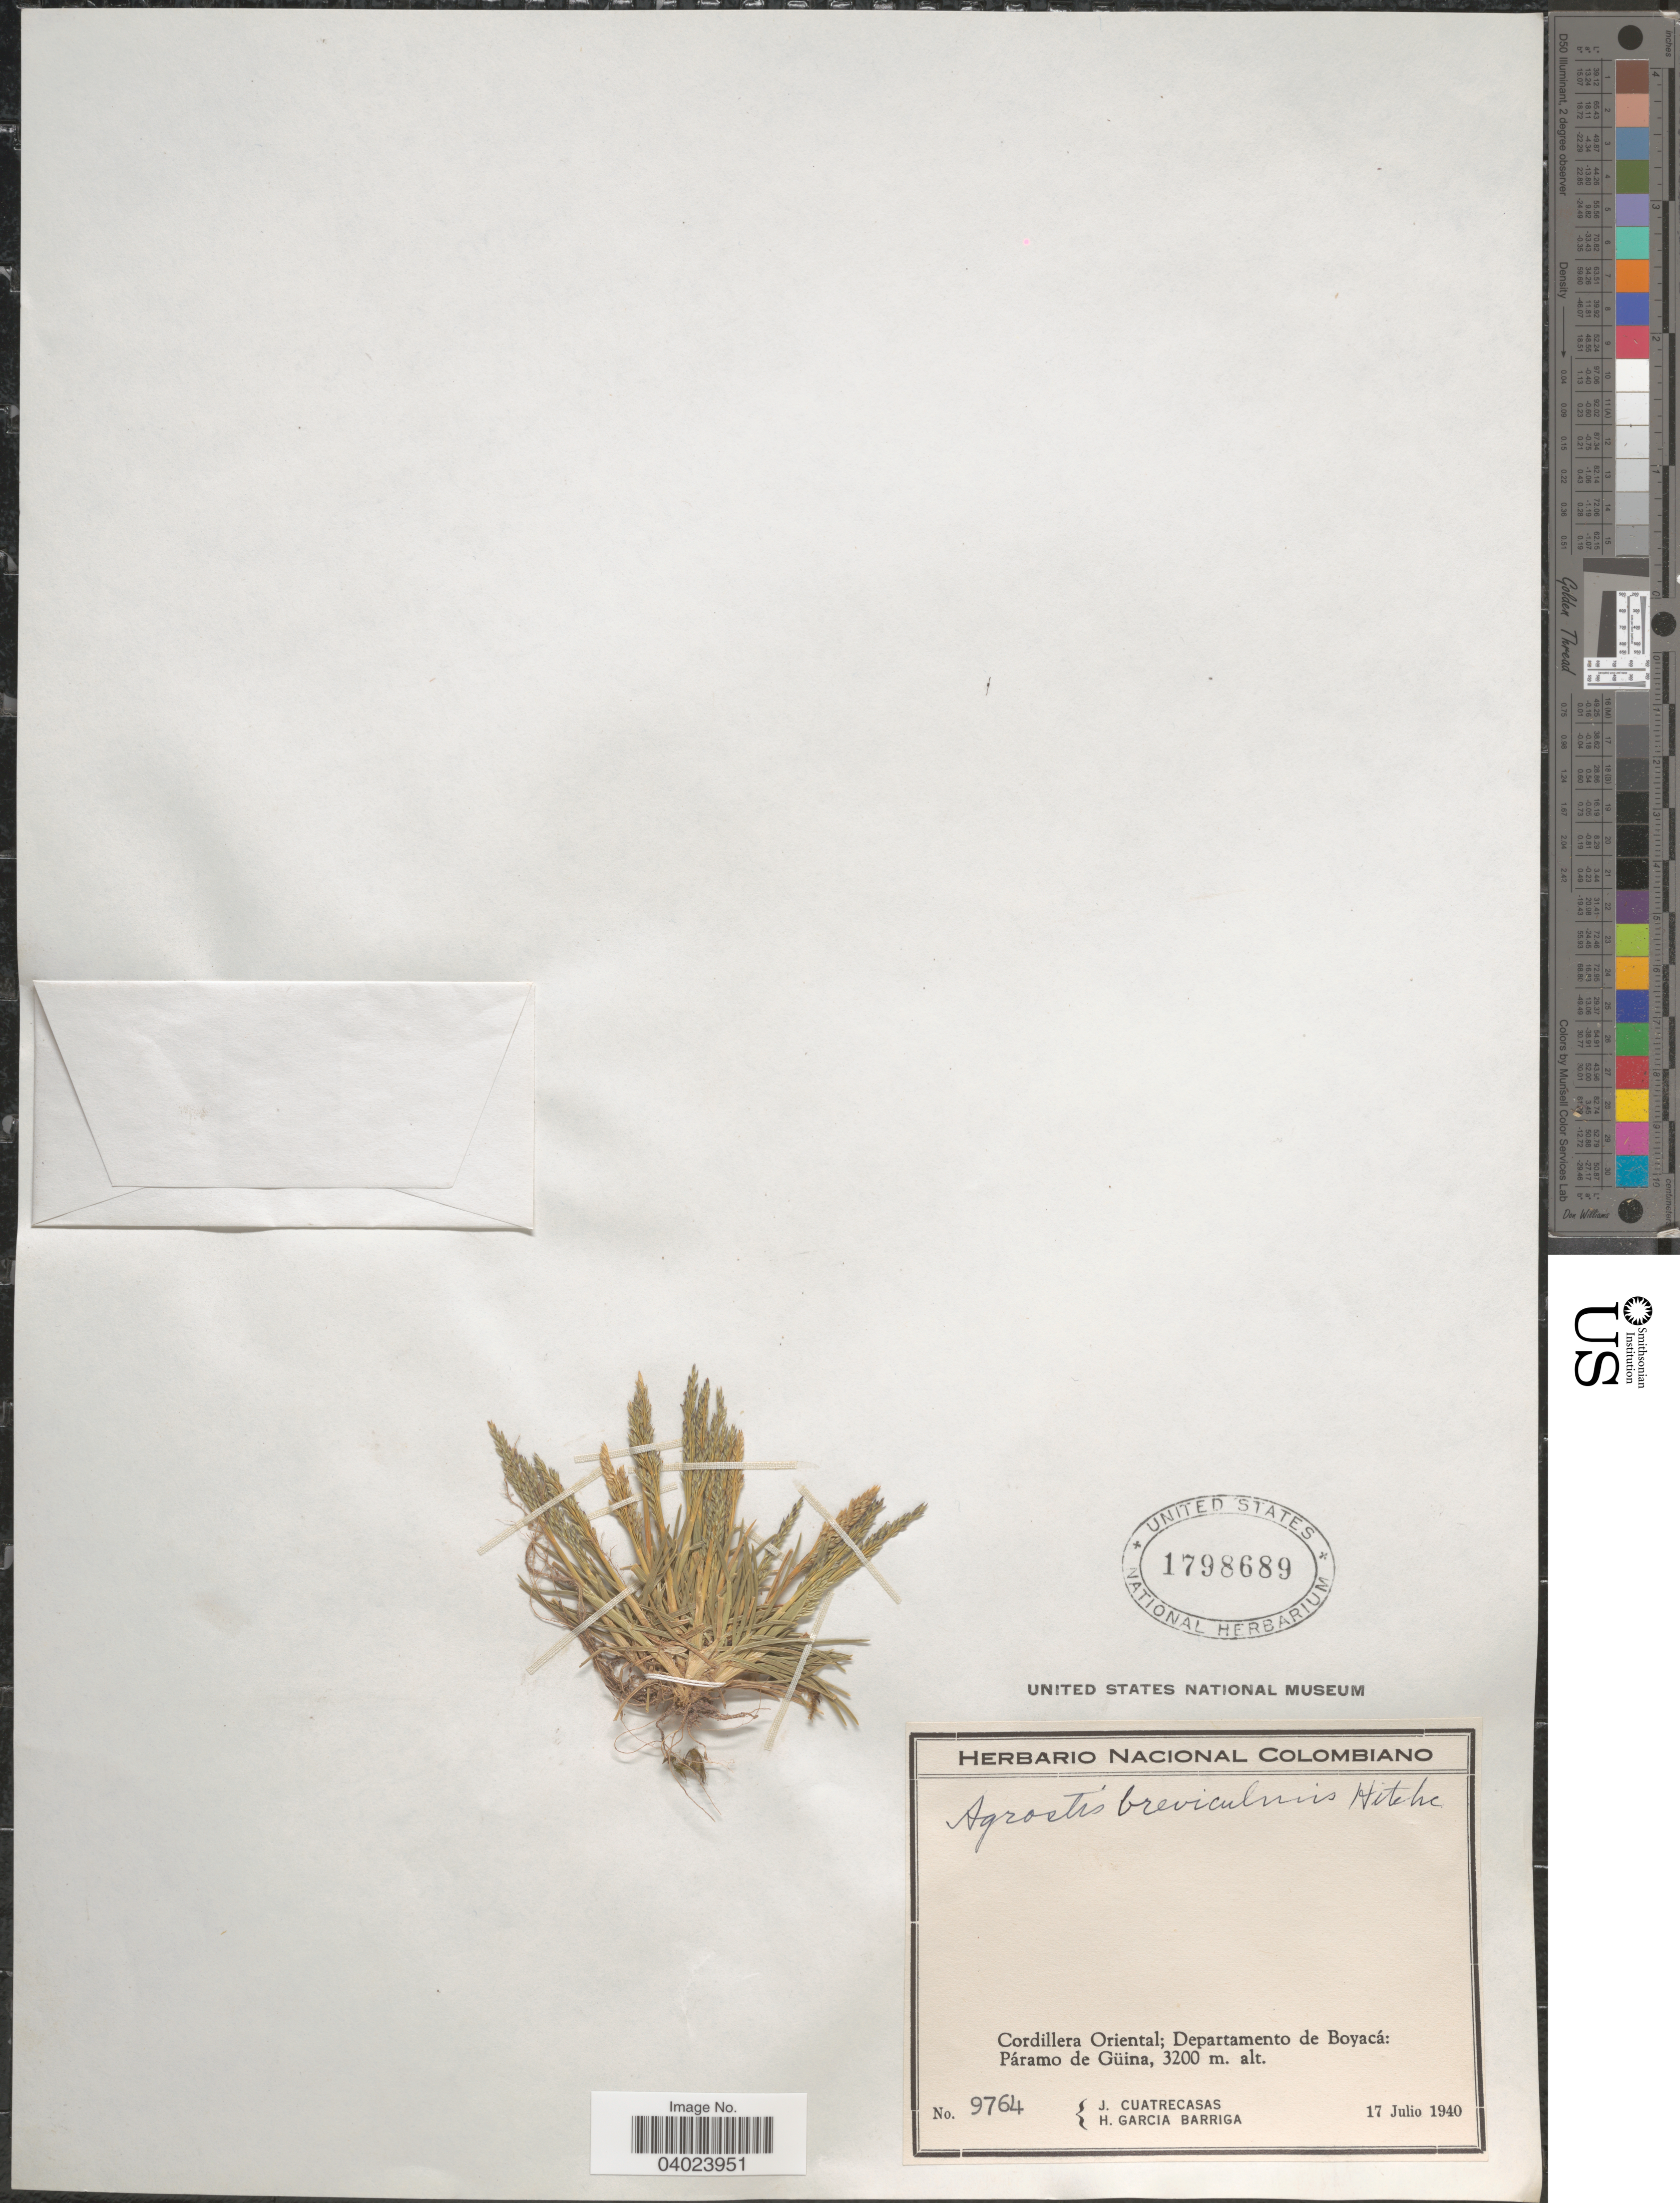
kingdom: Plantae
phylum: Tracheophyta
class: Liliopsida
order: Poales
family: Poaceae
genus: Agrostis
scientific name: Agrostis breviculmis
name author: Hitchc.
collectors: J. Cuatrecasas & H. García Barriga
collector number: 9764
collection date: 1940-07-17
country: Colombia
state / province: Boyacá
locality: Cordillera Oriental; Departamento de Boyacá: Páramo de Güina.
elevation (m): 3200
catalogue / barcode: US 1798689